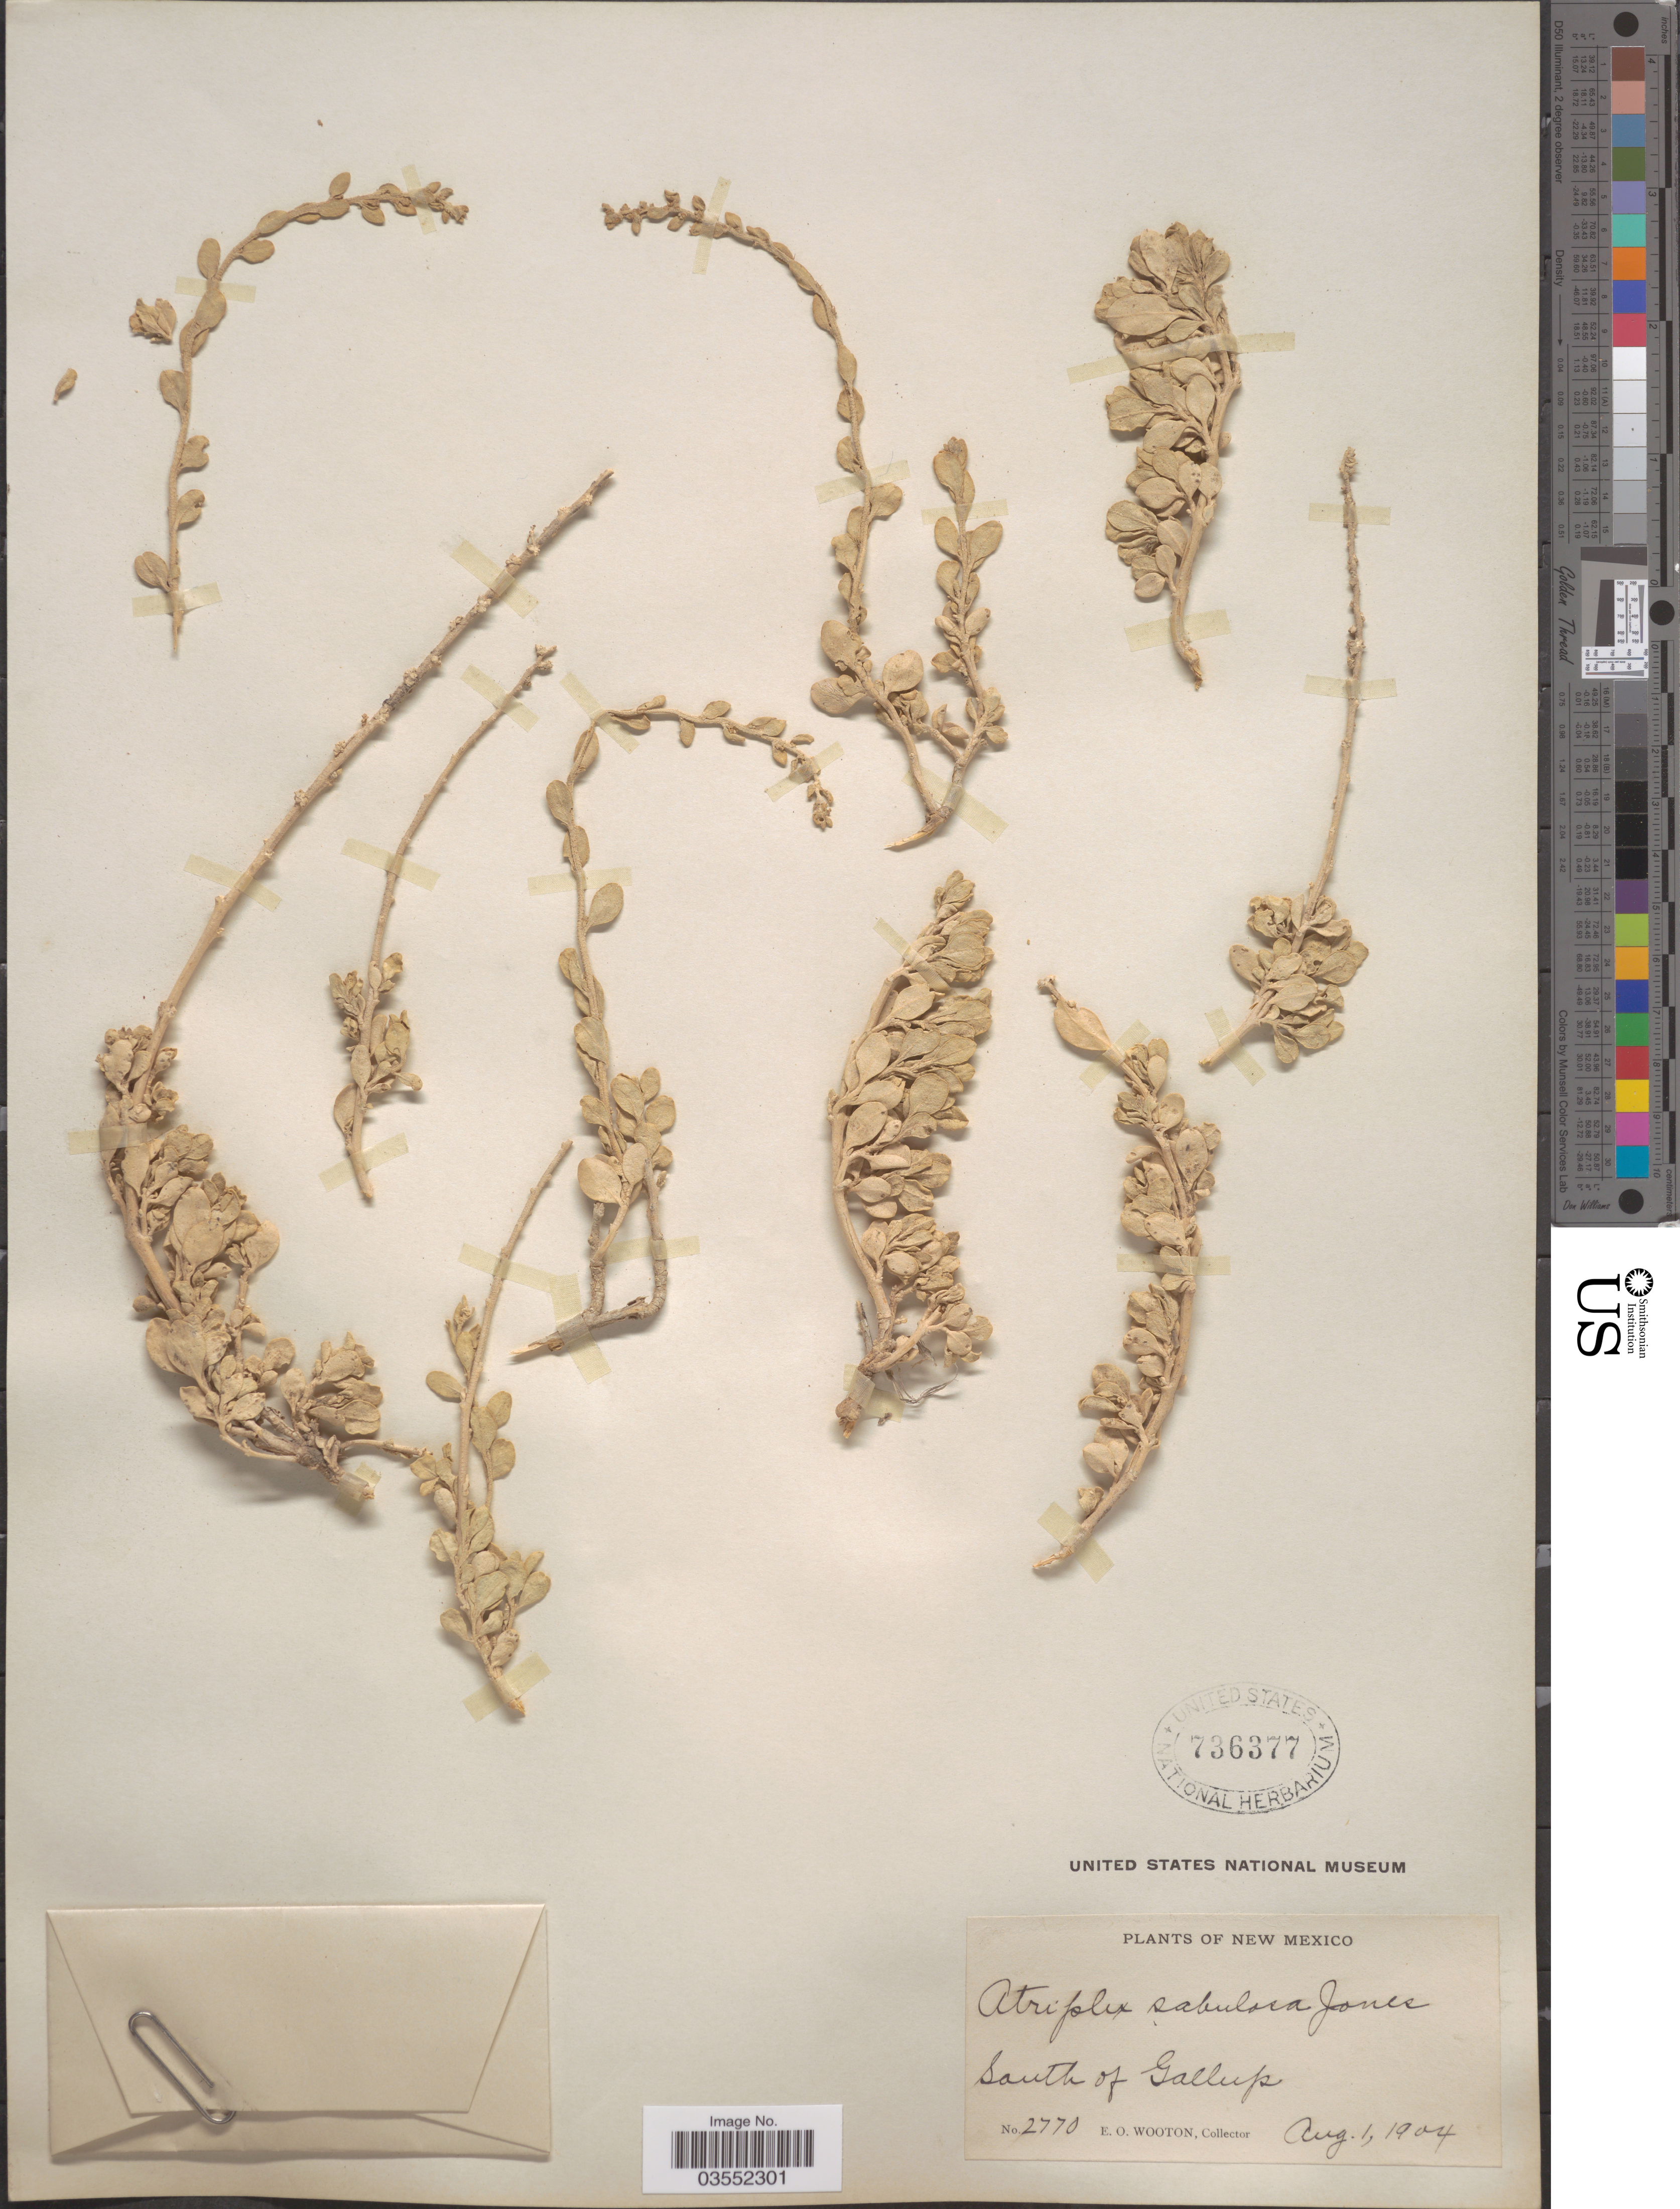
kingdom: Plantae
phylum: Tracheophyta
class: Magnoliopsida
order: Caryophyllales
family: Amaranthaceae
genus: Atriplex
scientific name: Atriplex obovata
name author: Moq.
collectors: E. O. Wooton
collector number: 2770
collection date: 1904-08-01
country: United States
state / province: New Mexico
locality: South of Gallup.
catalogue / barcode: US 736377